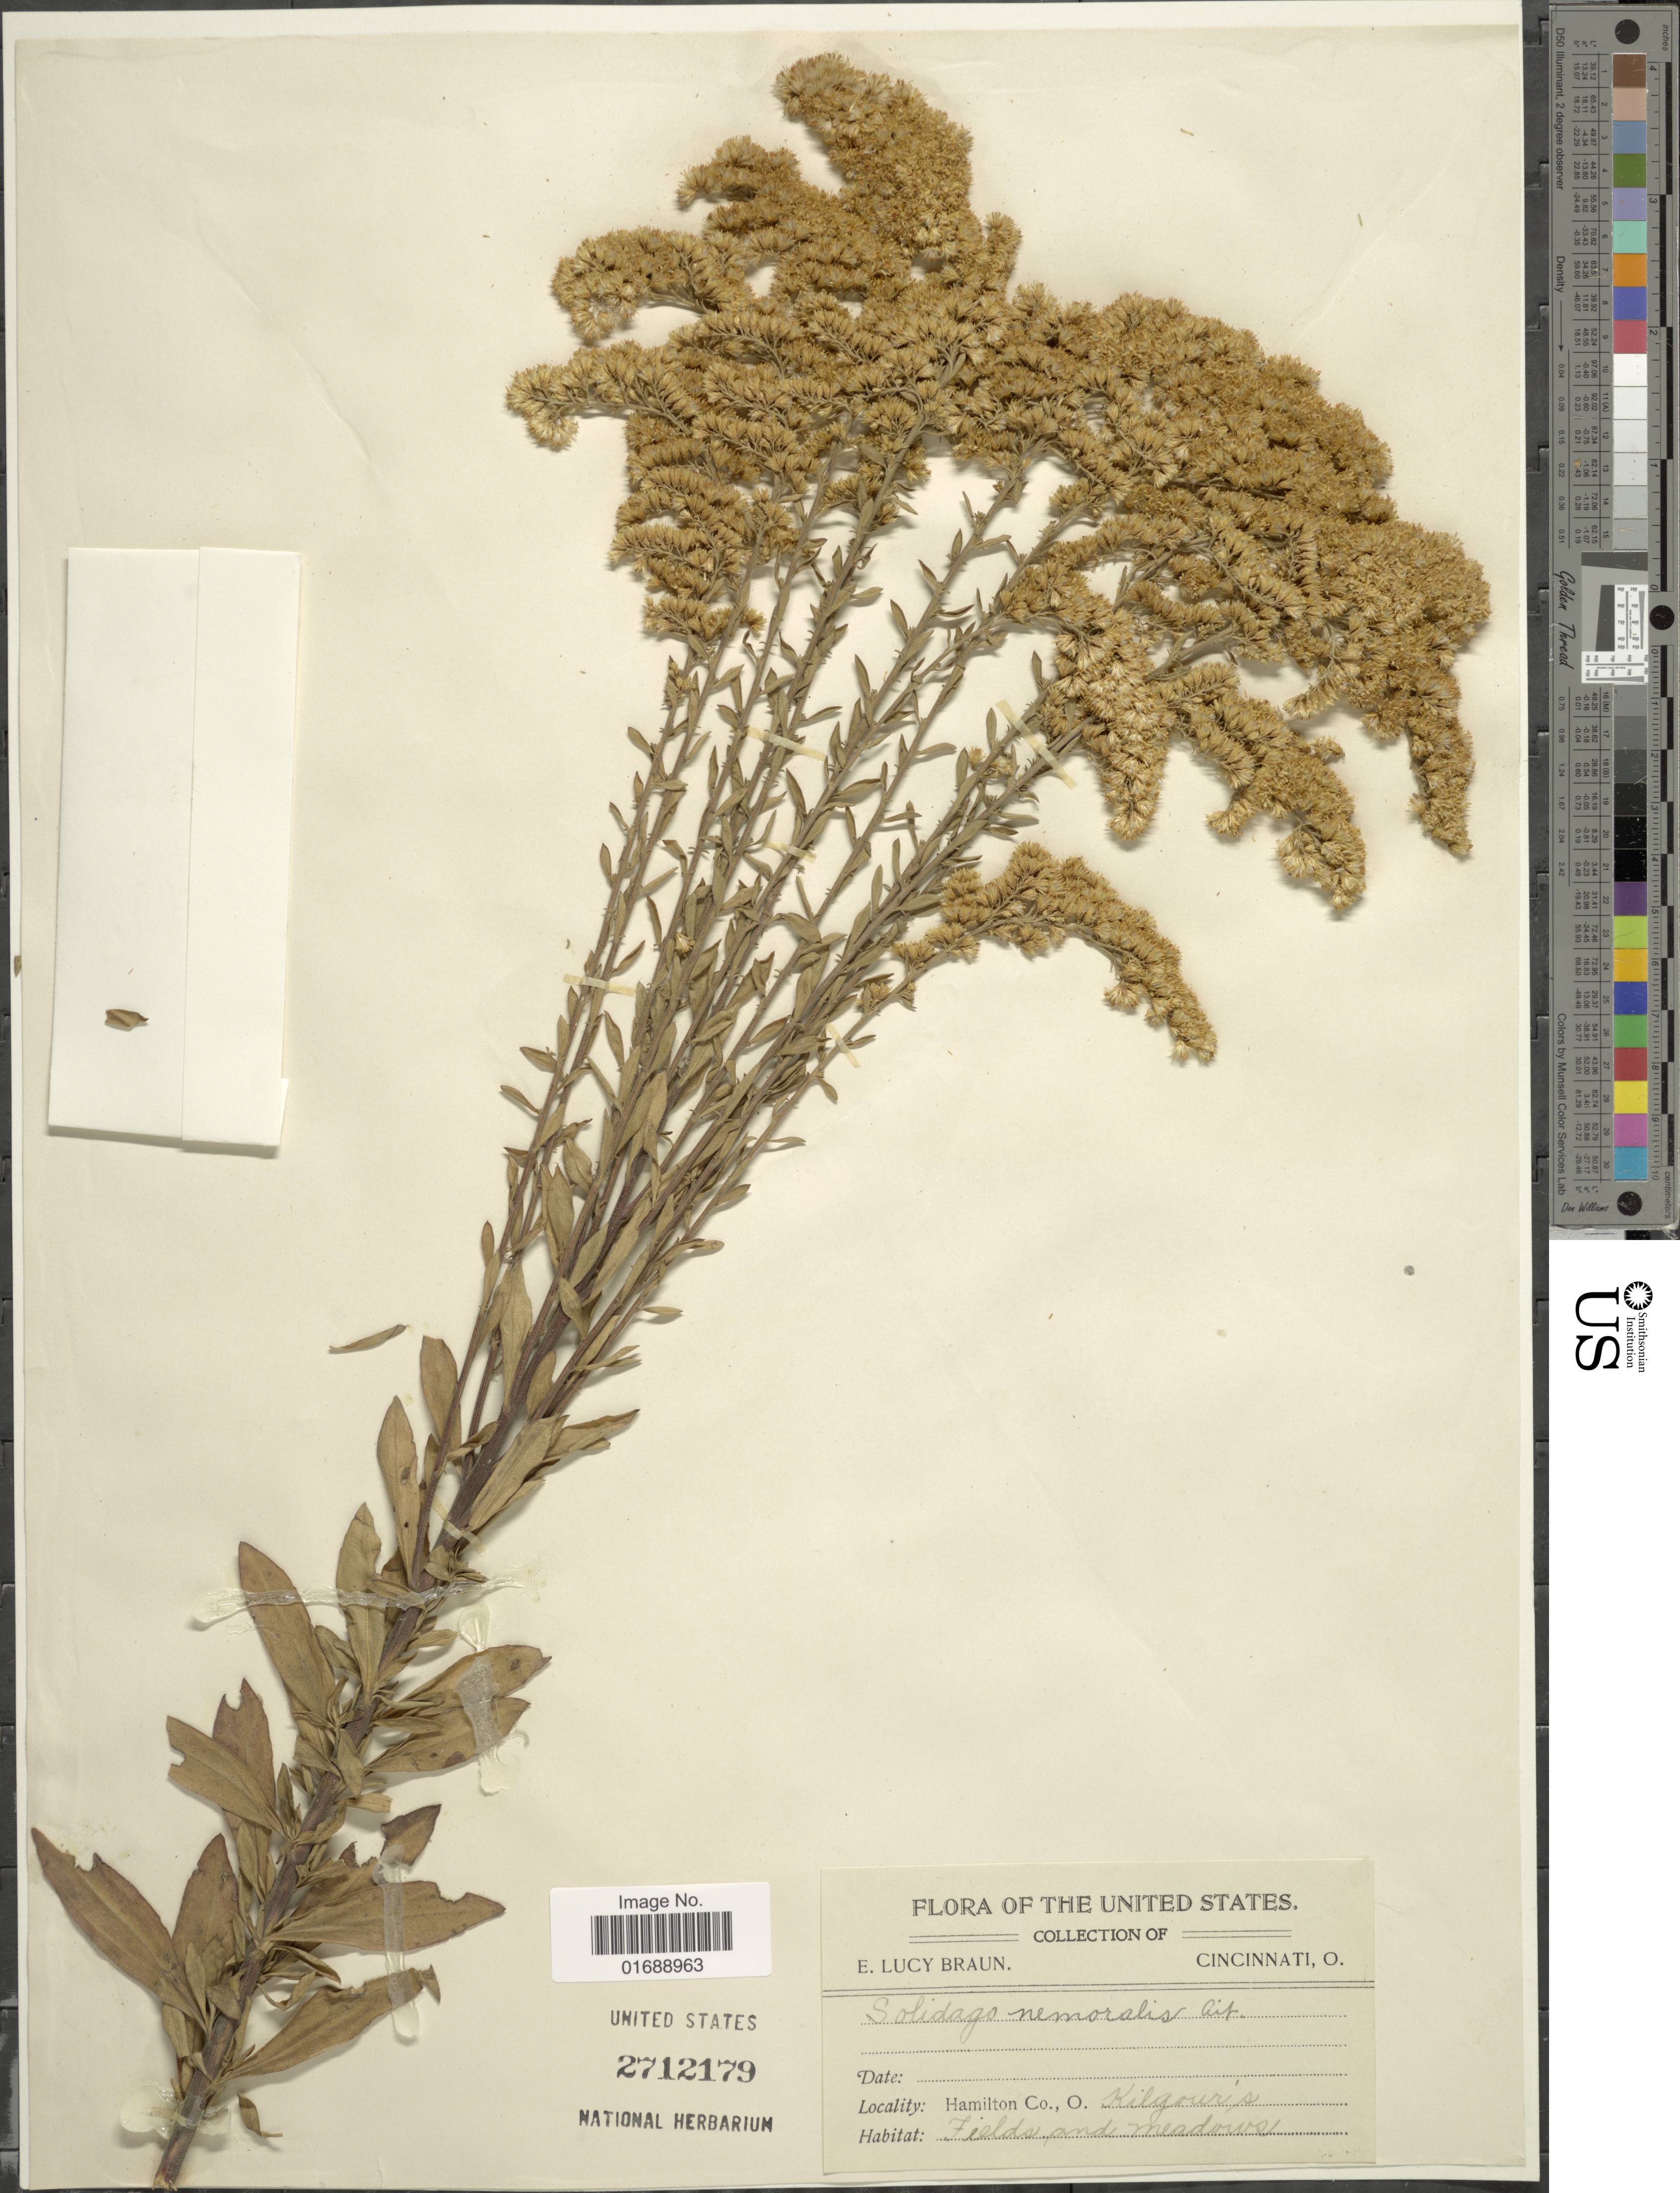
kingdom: Plantae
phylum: Tracheophyta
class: Magnoliopsida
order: Asterales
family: Asteraceae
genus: Solidago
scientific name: Solidago nemoralis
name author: Aiton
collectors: E. L. Braun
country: United States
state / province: Ohio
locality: Cincinnati, O., Hamilton Co., O. Kilgour's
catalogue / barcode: US 2712179